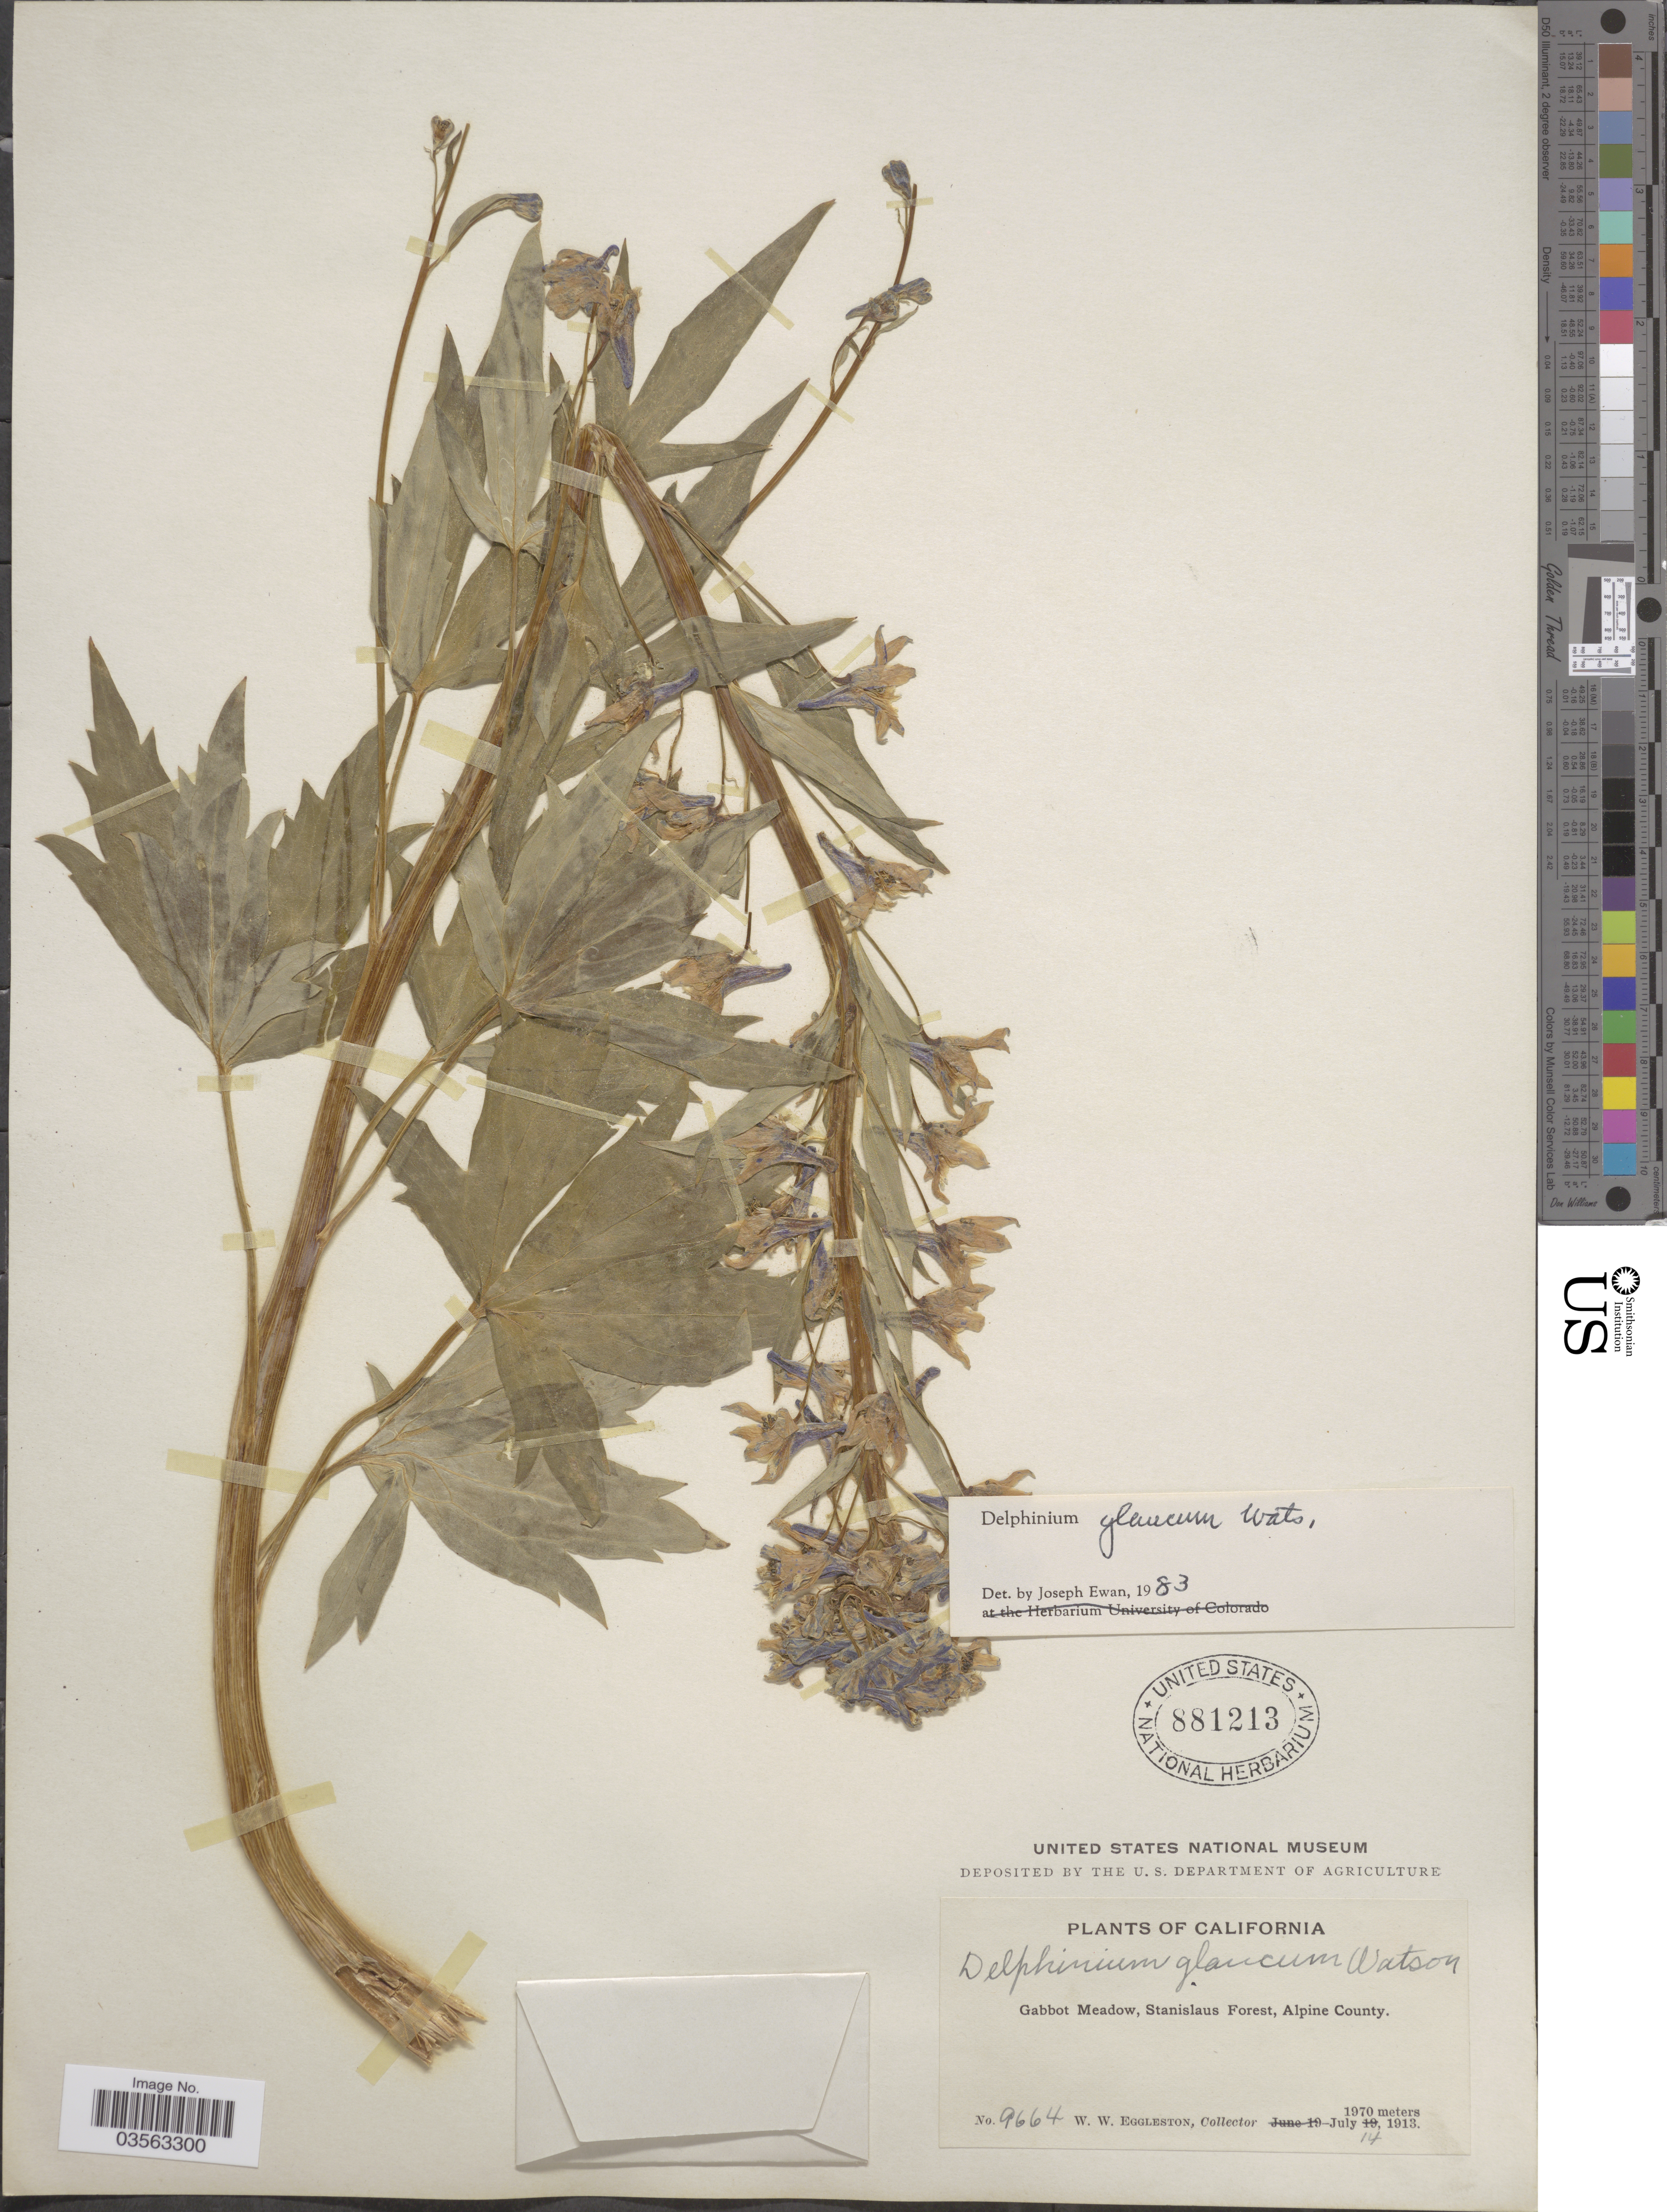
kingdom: Plantae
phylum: Tracheophyta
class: Magnoliopsida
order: Ranunculales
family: Ranunculaceae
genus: Delphinium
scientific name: Delphinium glaucum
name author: S. Watson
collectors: W. W. Eggleston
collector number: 9664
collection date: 1913-07-14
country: United States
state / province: California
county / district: Alpine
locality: Gabbot Meadow, Stanislaus Forest, Alpine County.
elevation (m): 1970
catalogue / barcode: US 881213